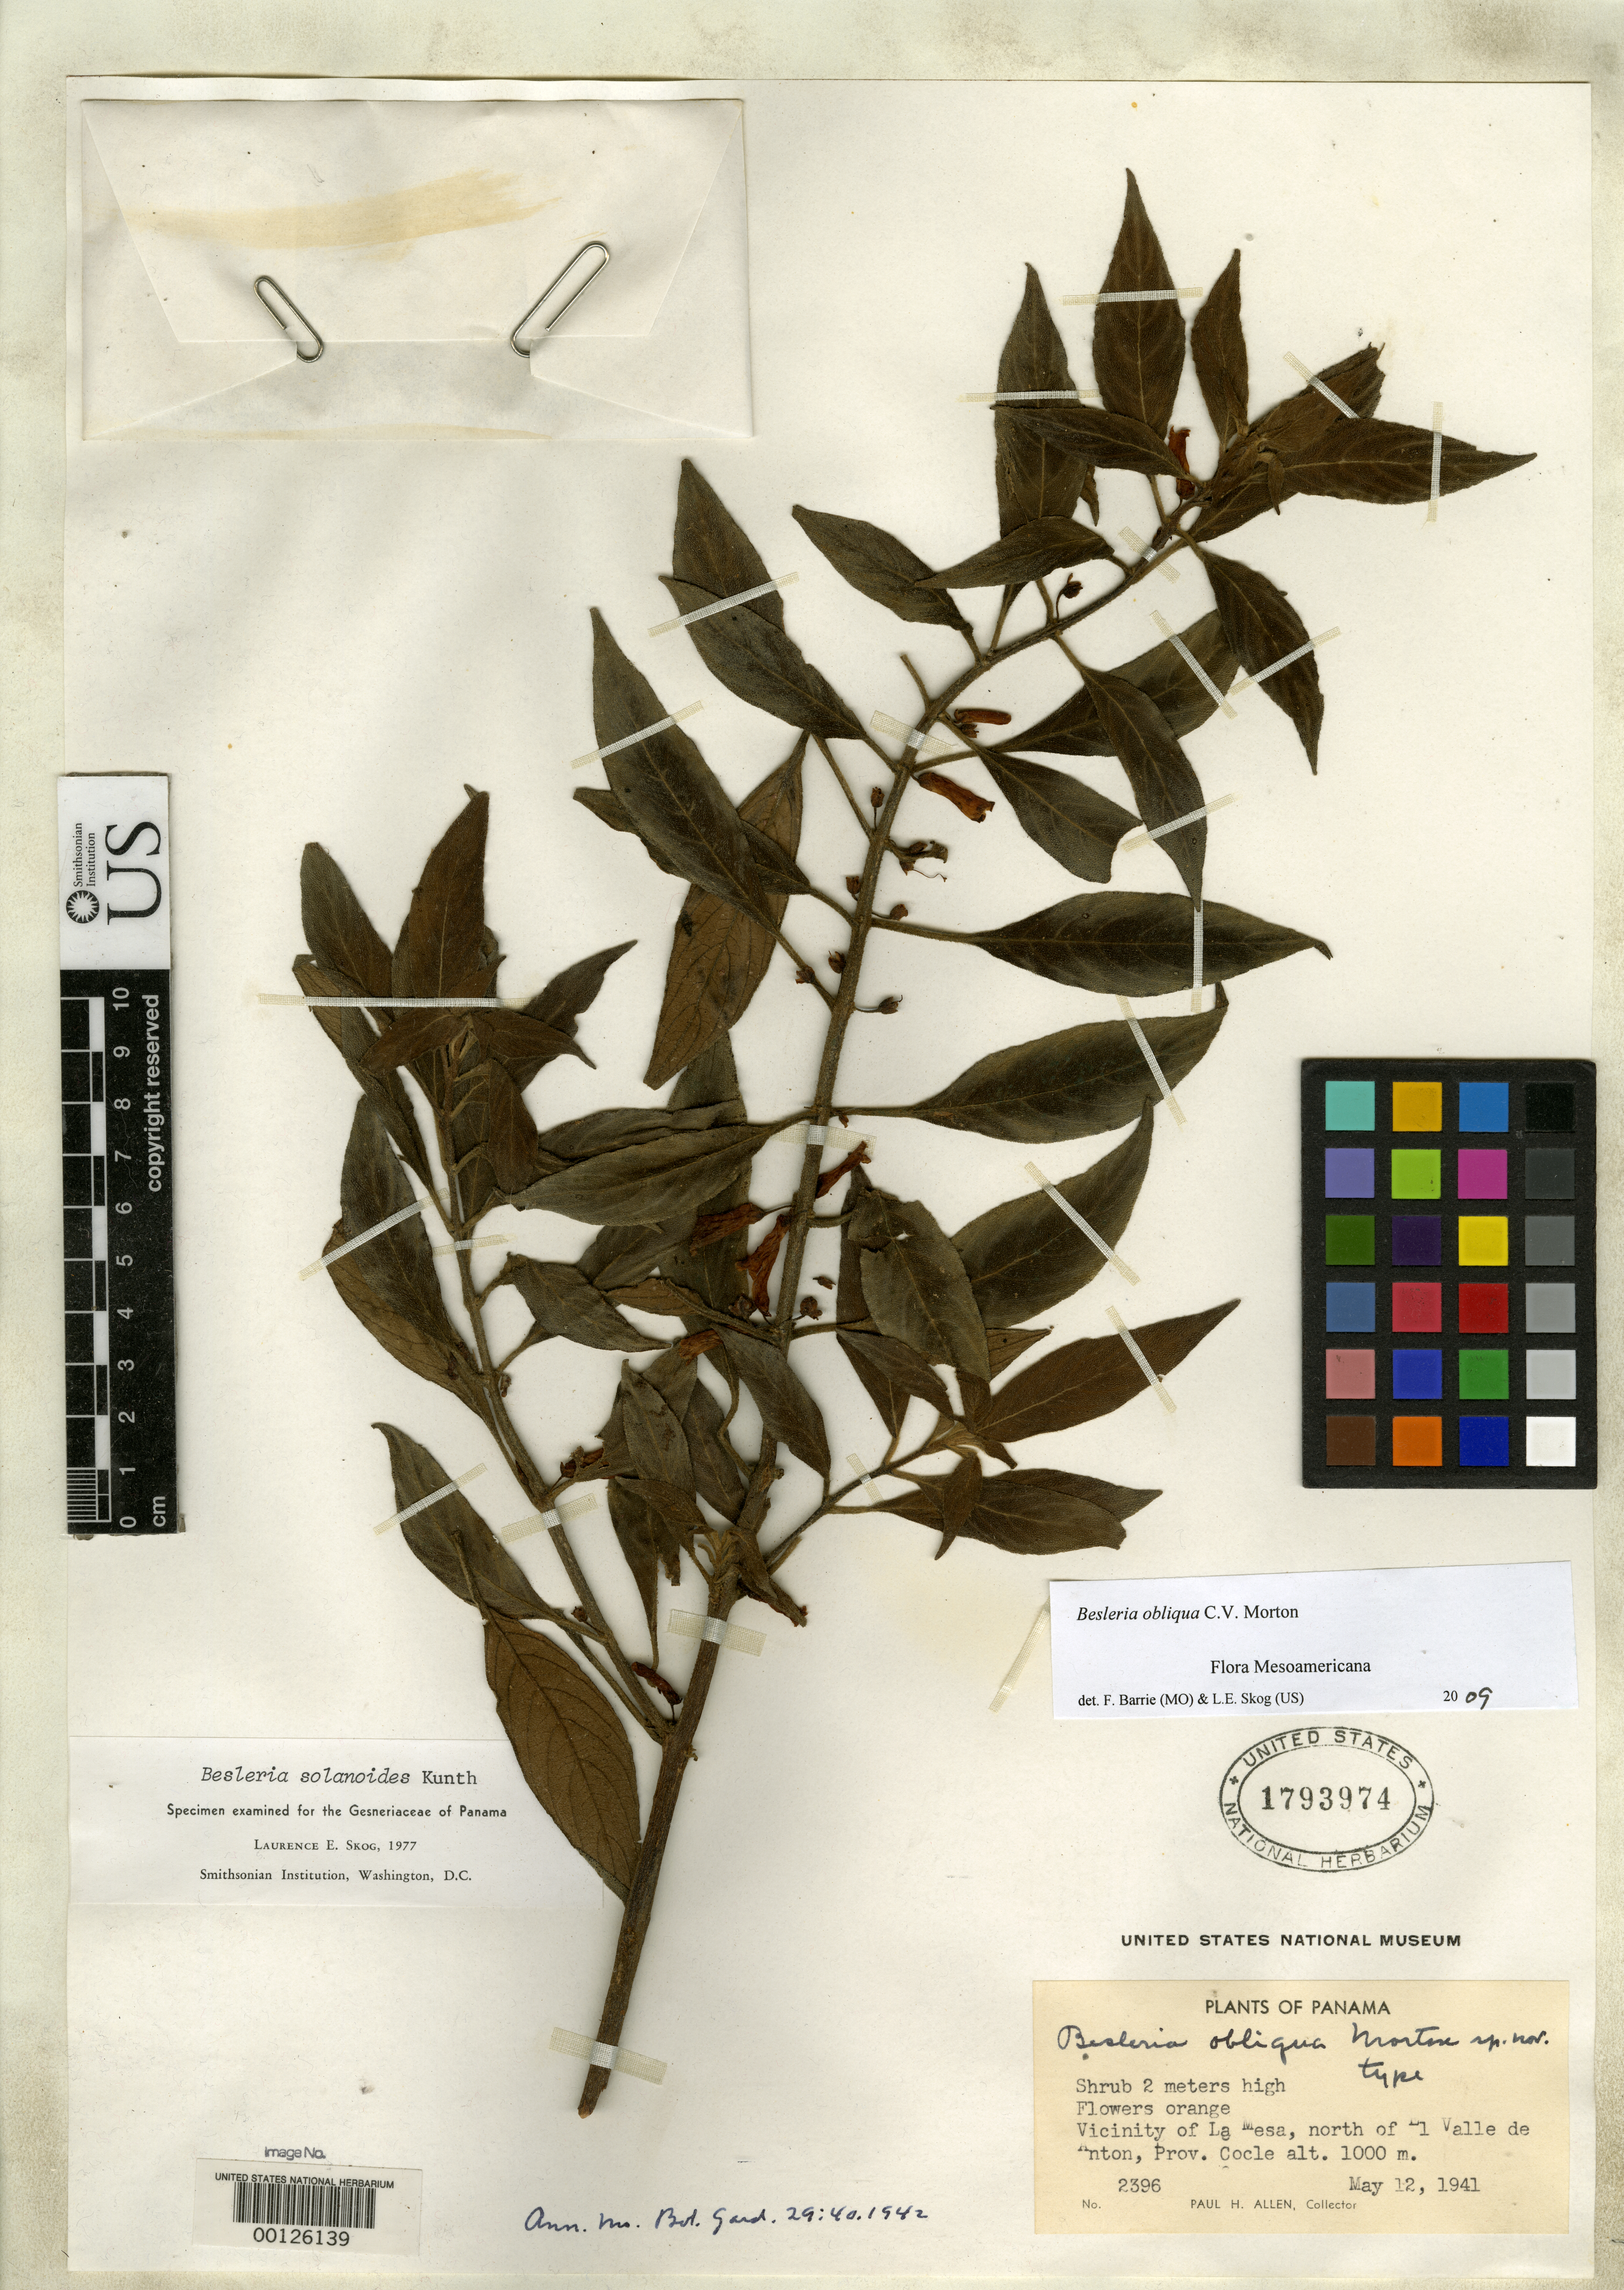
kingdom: Plantae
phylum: Tracheophyta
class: Magnoliopsida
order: Lamiales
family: Gesneriaceae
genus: Besleria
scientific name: Besleria obliqua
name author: C.V. Morton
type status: Holotype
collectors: P. H. Allen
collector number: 2396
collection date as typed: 12 May 1941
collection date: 1941-05-12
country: Panama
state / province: Coclé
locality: Vicinity of La Mesa, N of el Valle De Anton.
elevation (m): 1000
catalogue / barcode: US 1793974